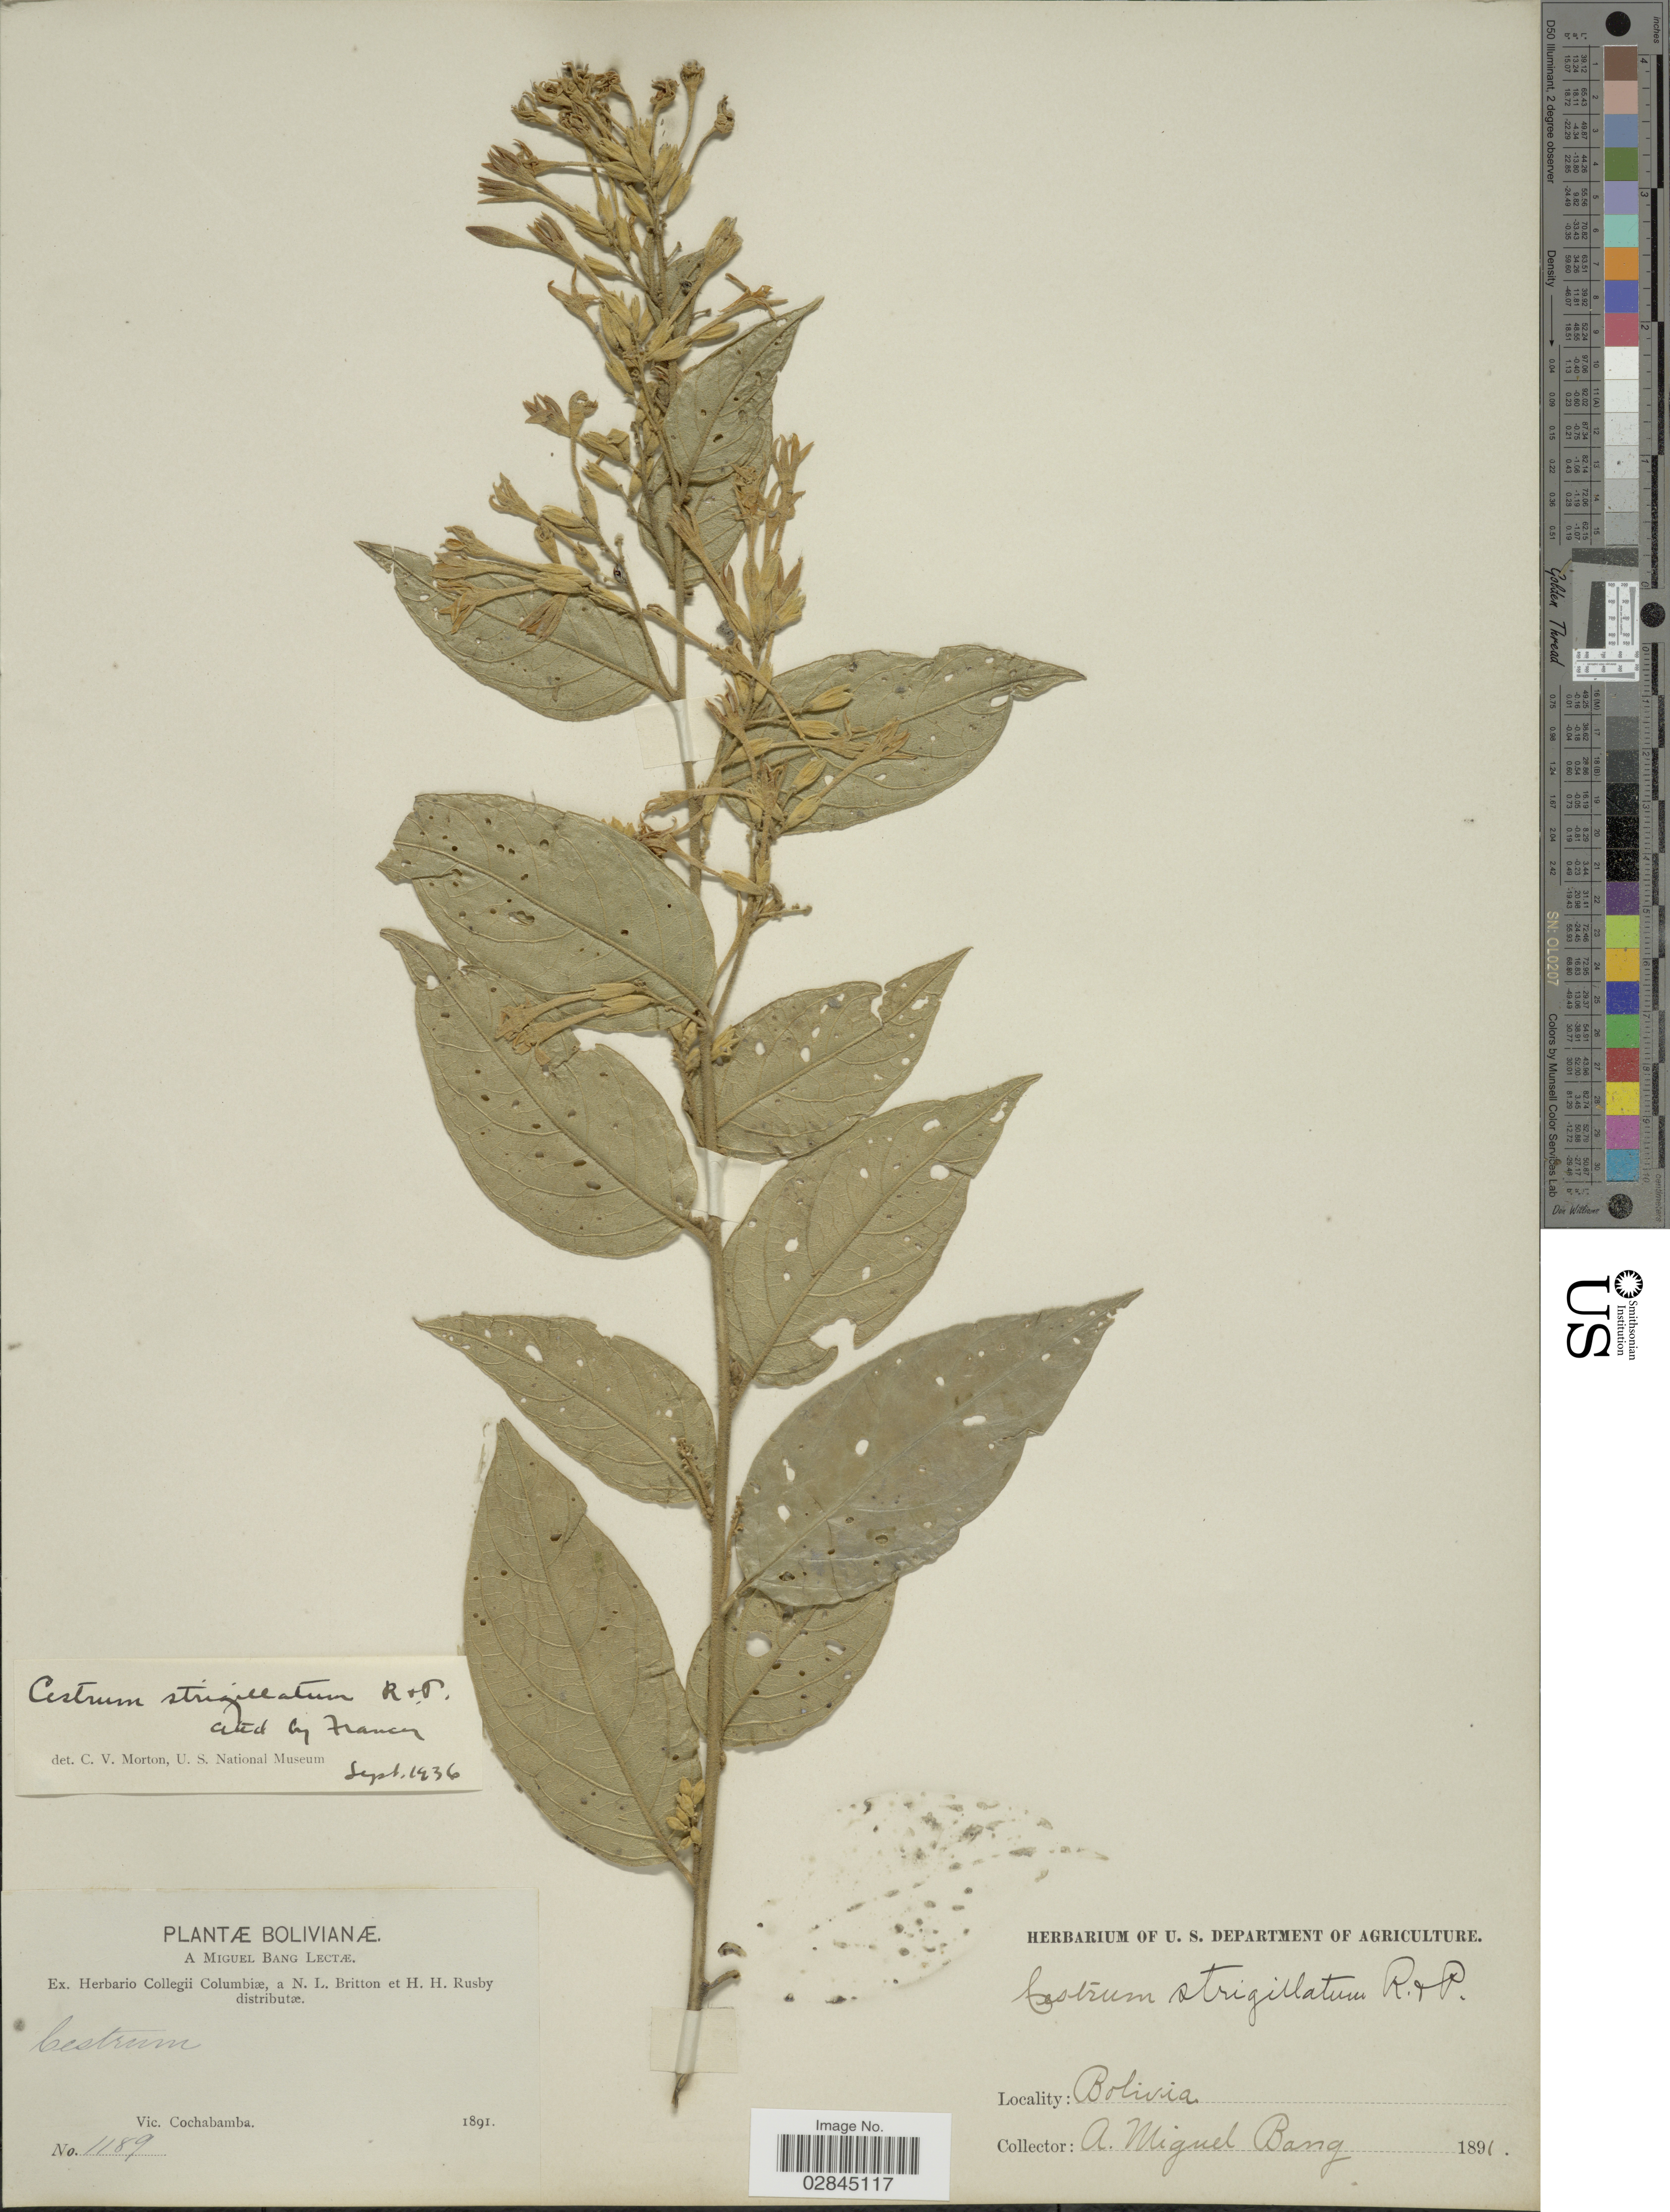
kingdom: Plantae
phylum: Tracheophyta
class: Magnoliopsida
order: Solanales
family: Solanaceae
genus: Cestrum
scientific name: Cestrum strigilatum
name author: Ruiz & Pav.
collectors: M. Bang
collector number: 1189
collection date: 1891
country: Bolivia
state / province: Cochabamba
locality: Vic. Cochabamba.